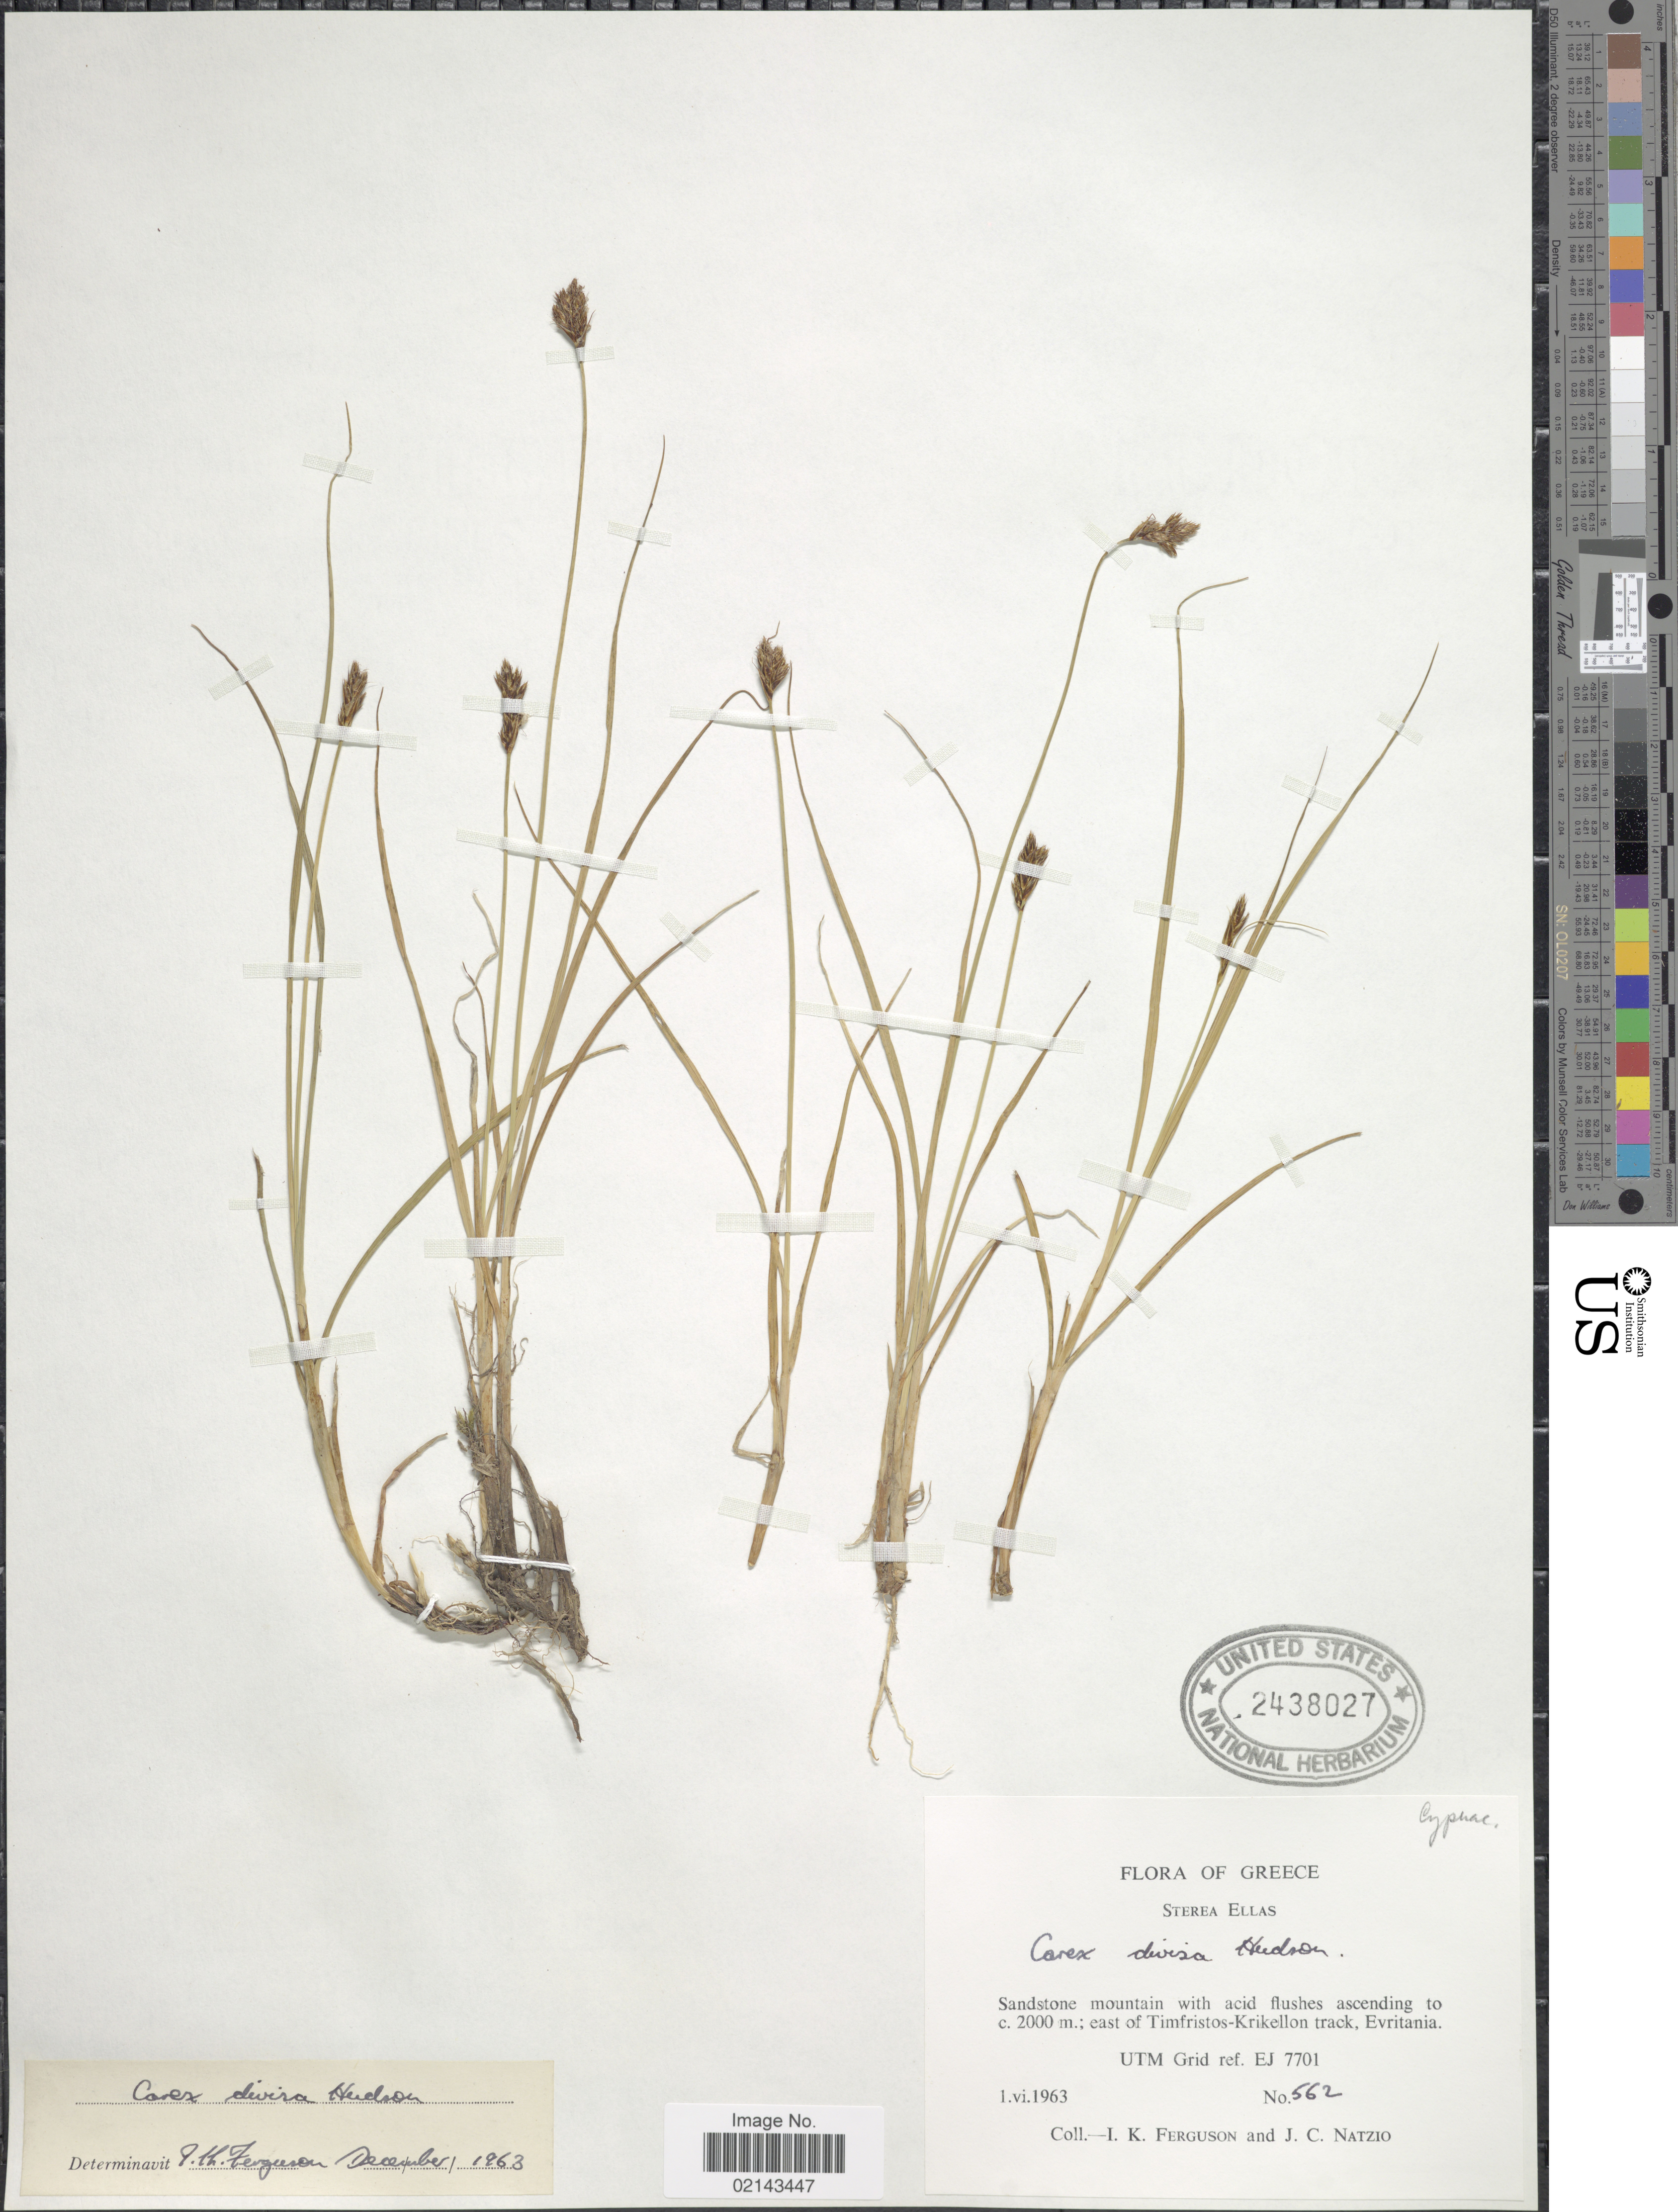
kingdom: Plantae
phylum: Tracheophyta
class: Liliopsida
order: Poales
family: Cyperaceae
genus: Carex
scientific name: Carex divisa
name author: Huds.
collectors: I. K. Ferguson & J. Natzio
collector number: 562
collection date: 1963-06-01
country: Greece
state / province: Central Greece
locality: Sterea Ellas. Sandstone mountain with acid flushes ascending; east of Timfristos-Krikellon track, Evritania. UTM Grid ref. EJ 7701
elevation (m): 2000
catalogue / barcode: US 2438027